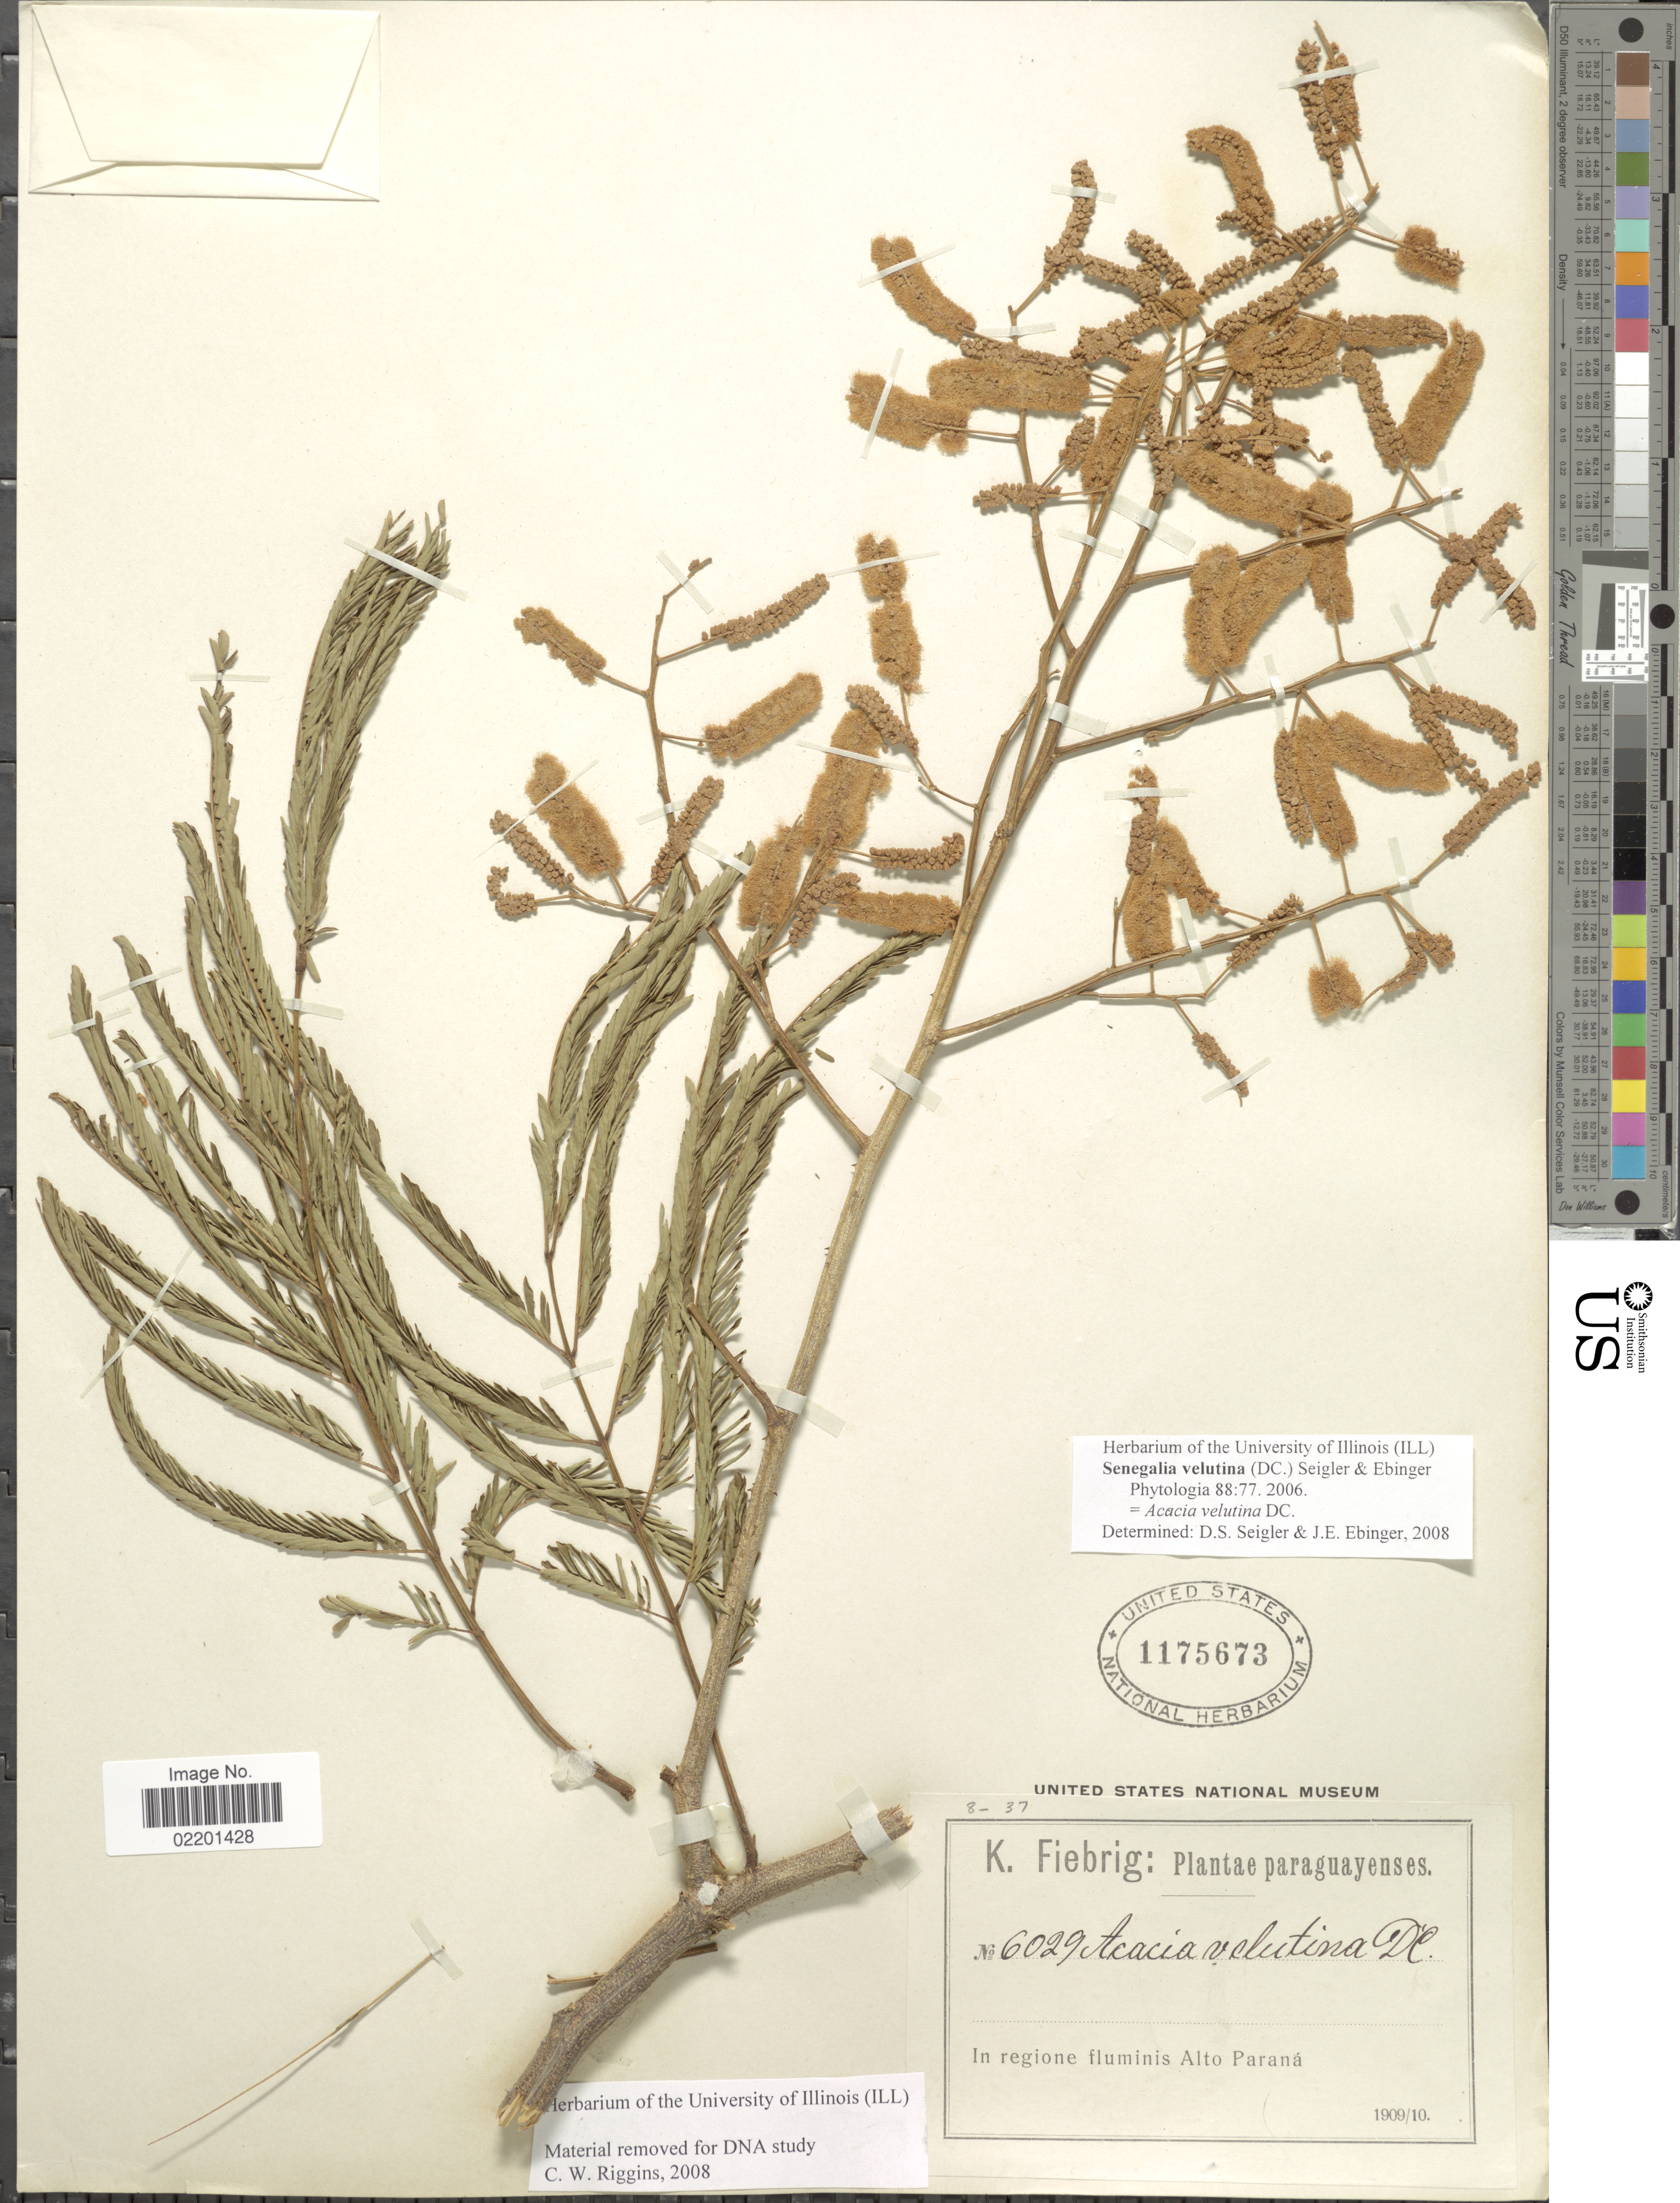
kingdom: Plantae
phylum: Tracheophyta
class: Magnoliopsida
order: Fabales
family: Fabaceae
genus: Senegalia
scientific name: Senegalia velutina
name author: (DC.) Seigler & Ebinger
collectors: K. Fiebrig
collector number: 6029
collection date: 1909/1910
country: Paraguay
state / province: Alto Parana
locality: In regione fluminis Alto Parana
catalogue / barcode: US 1175673